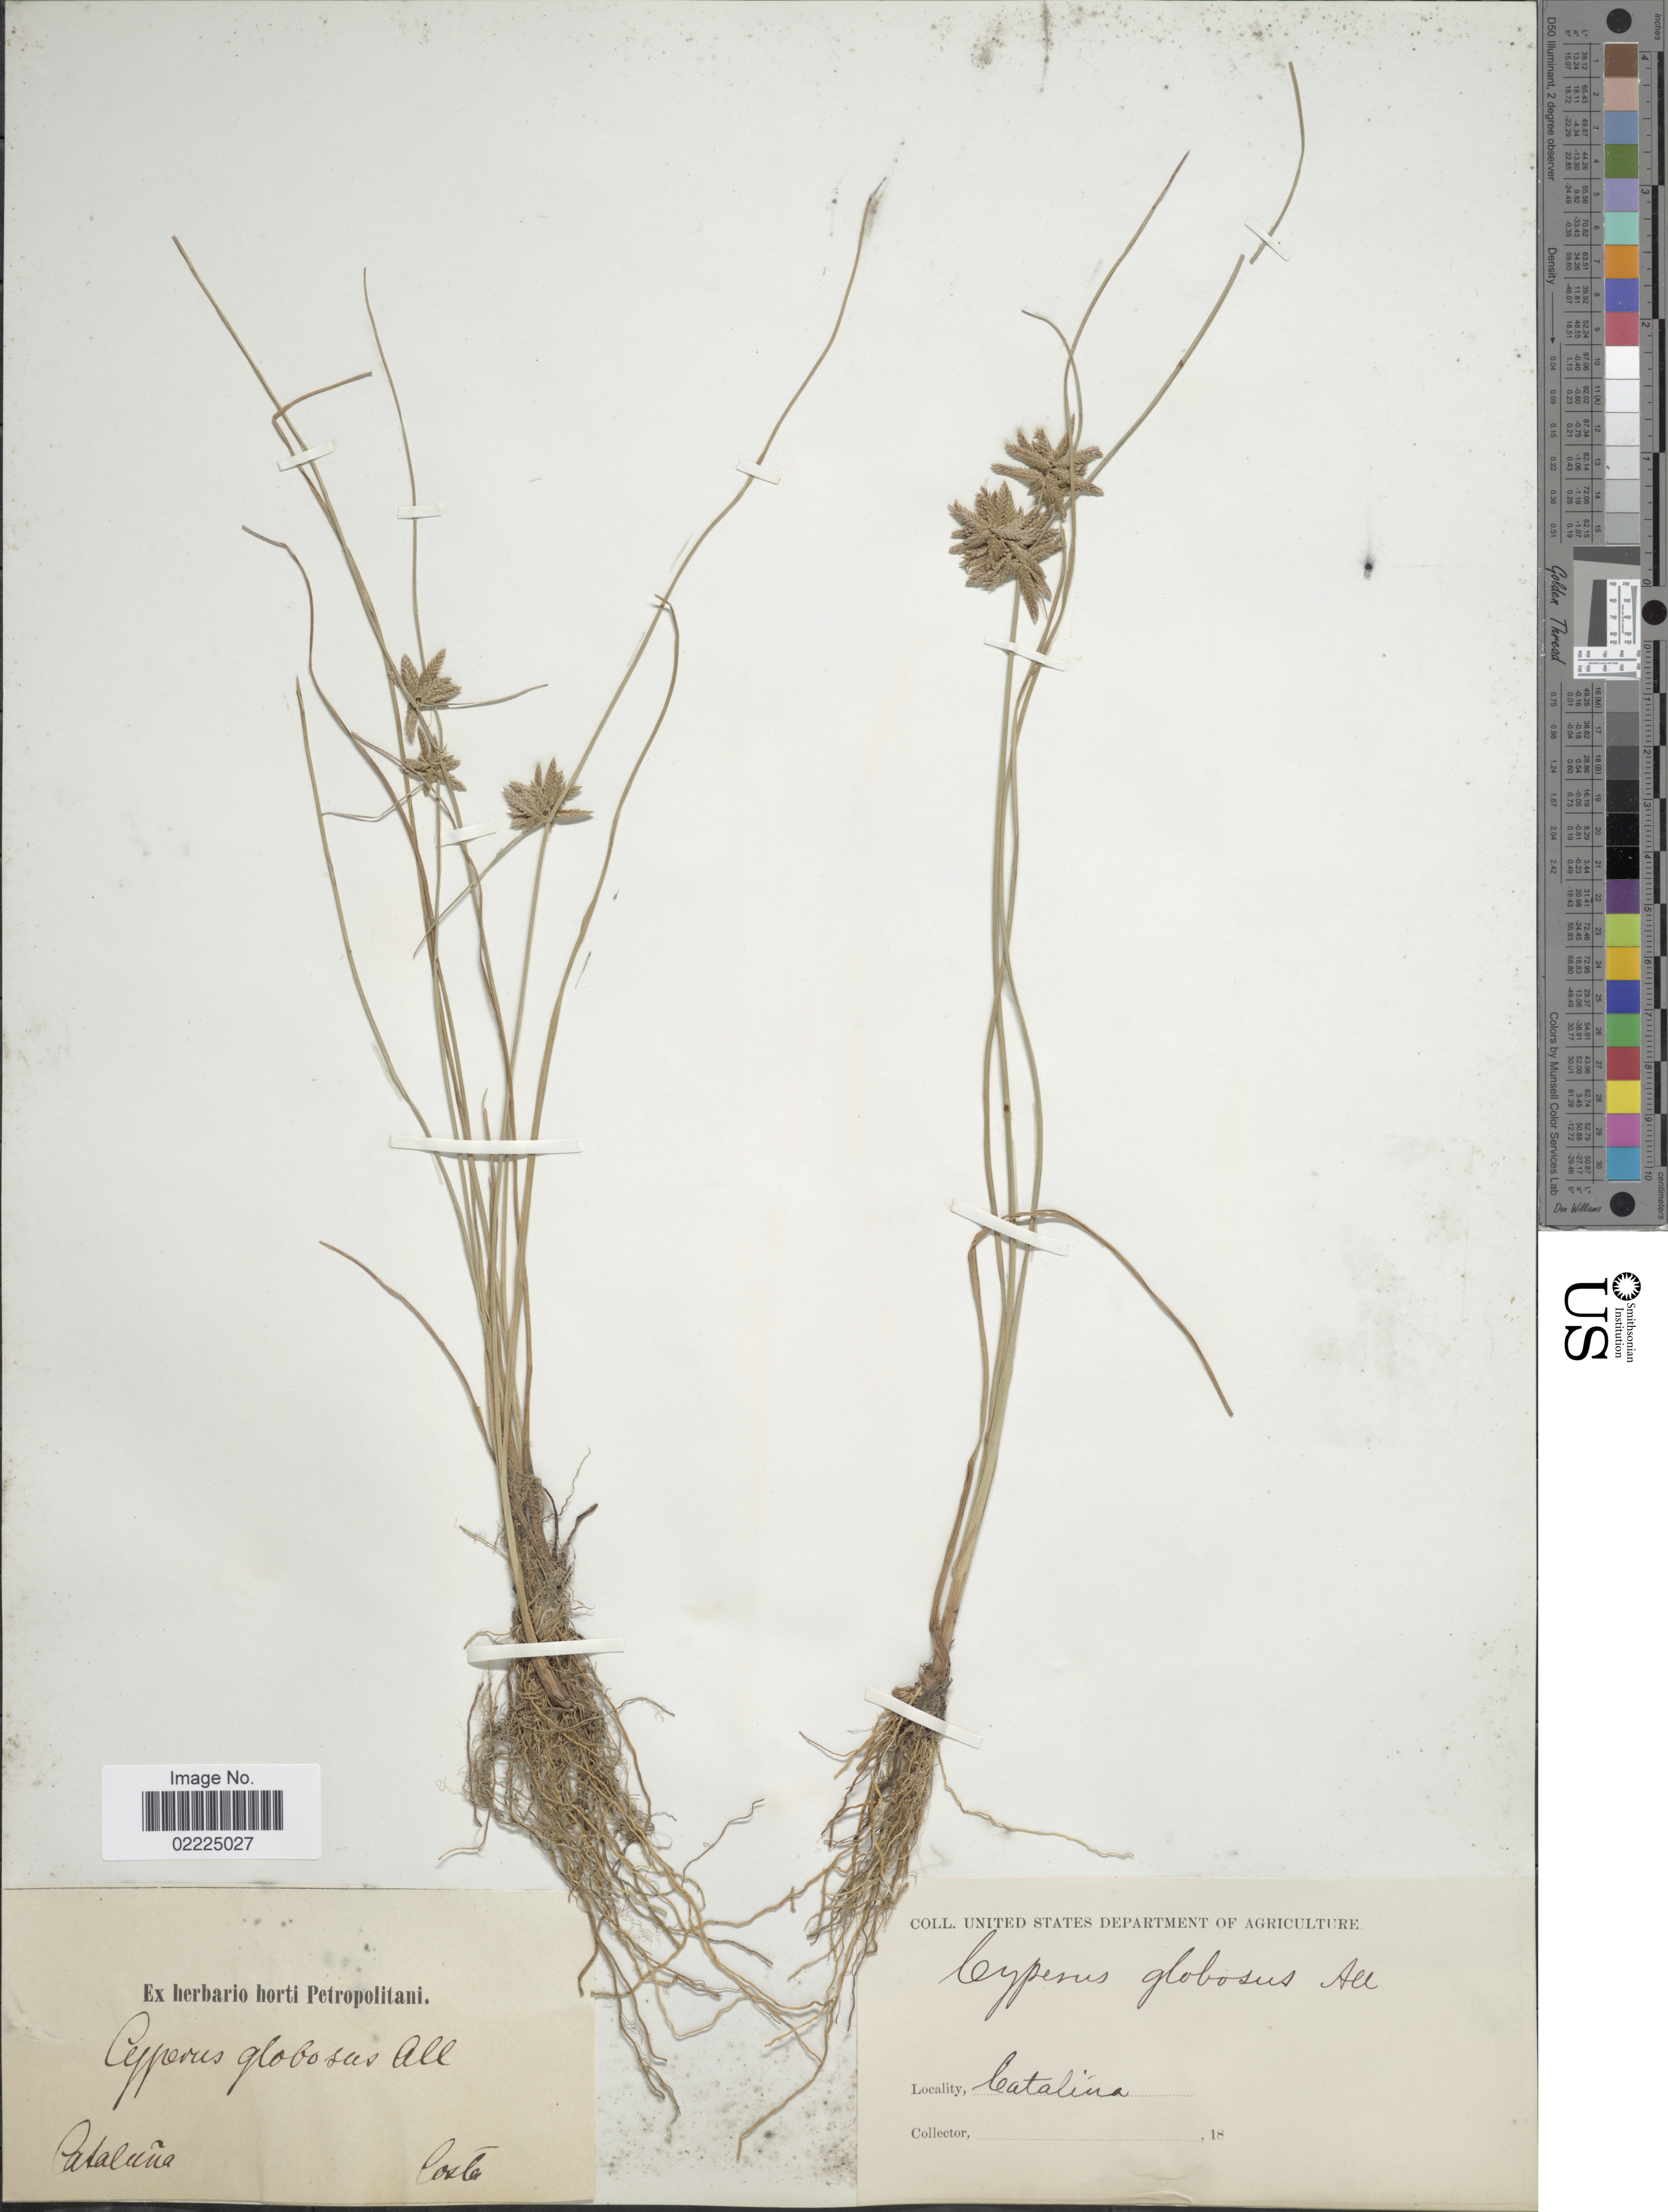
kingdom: Plantae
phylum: Tracheophyta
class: Liliopsida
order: Poales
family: Cyperaceae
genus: Cyperus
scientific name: Cyperus flavidus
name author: Retz.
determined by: Strong, Mark T., (BOT), Smithsonian Institution - National Museum of Natural History (UNITED STATES)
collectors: -. Costa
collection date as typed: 18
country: Spain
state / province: Catalunya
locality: Catalonia